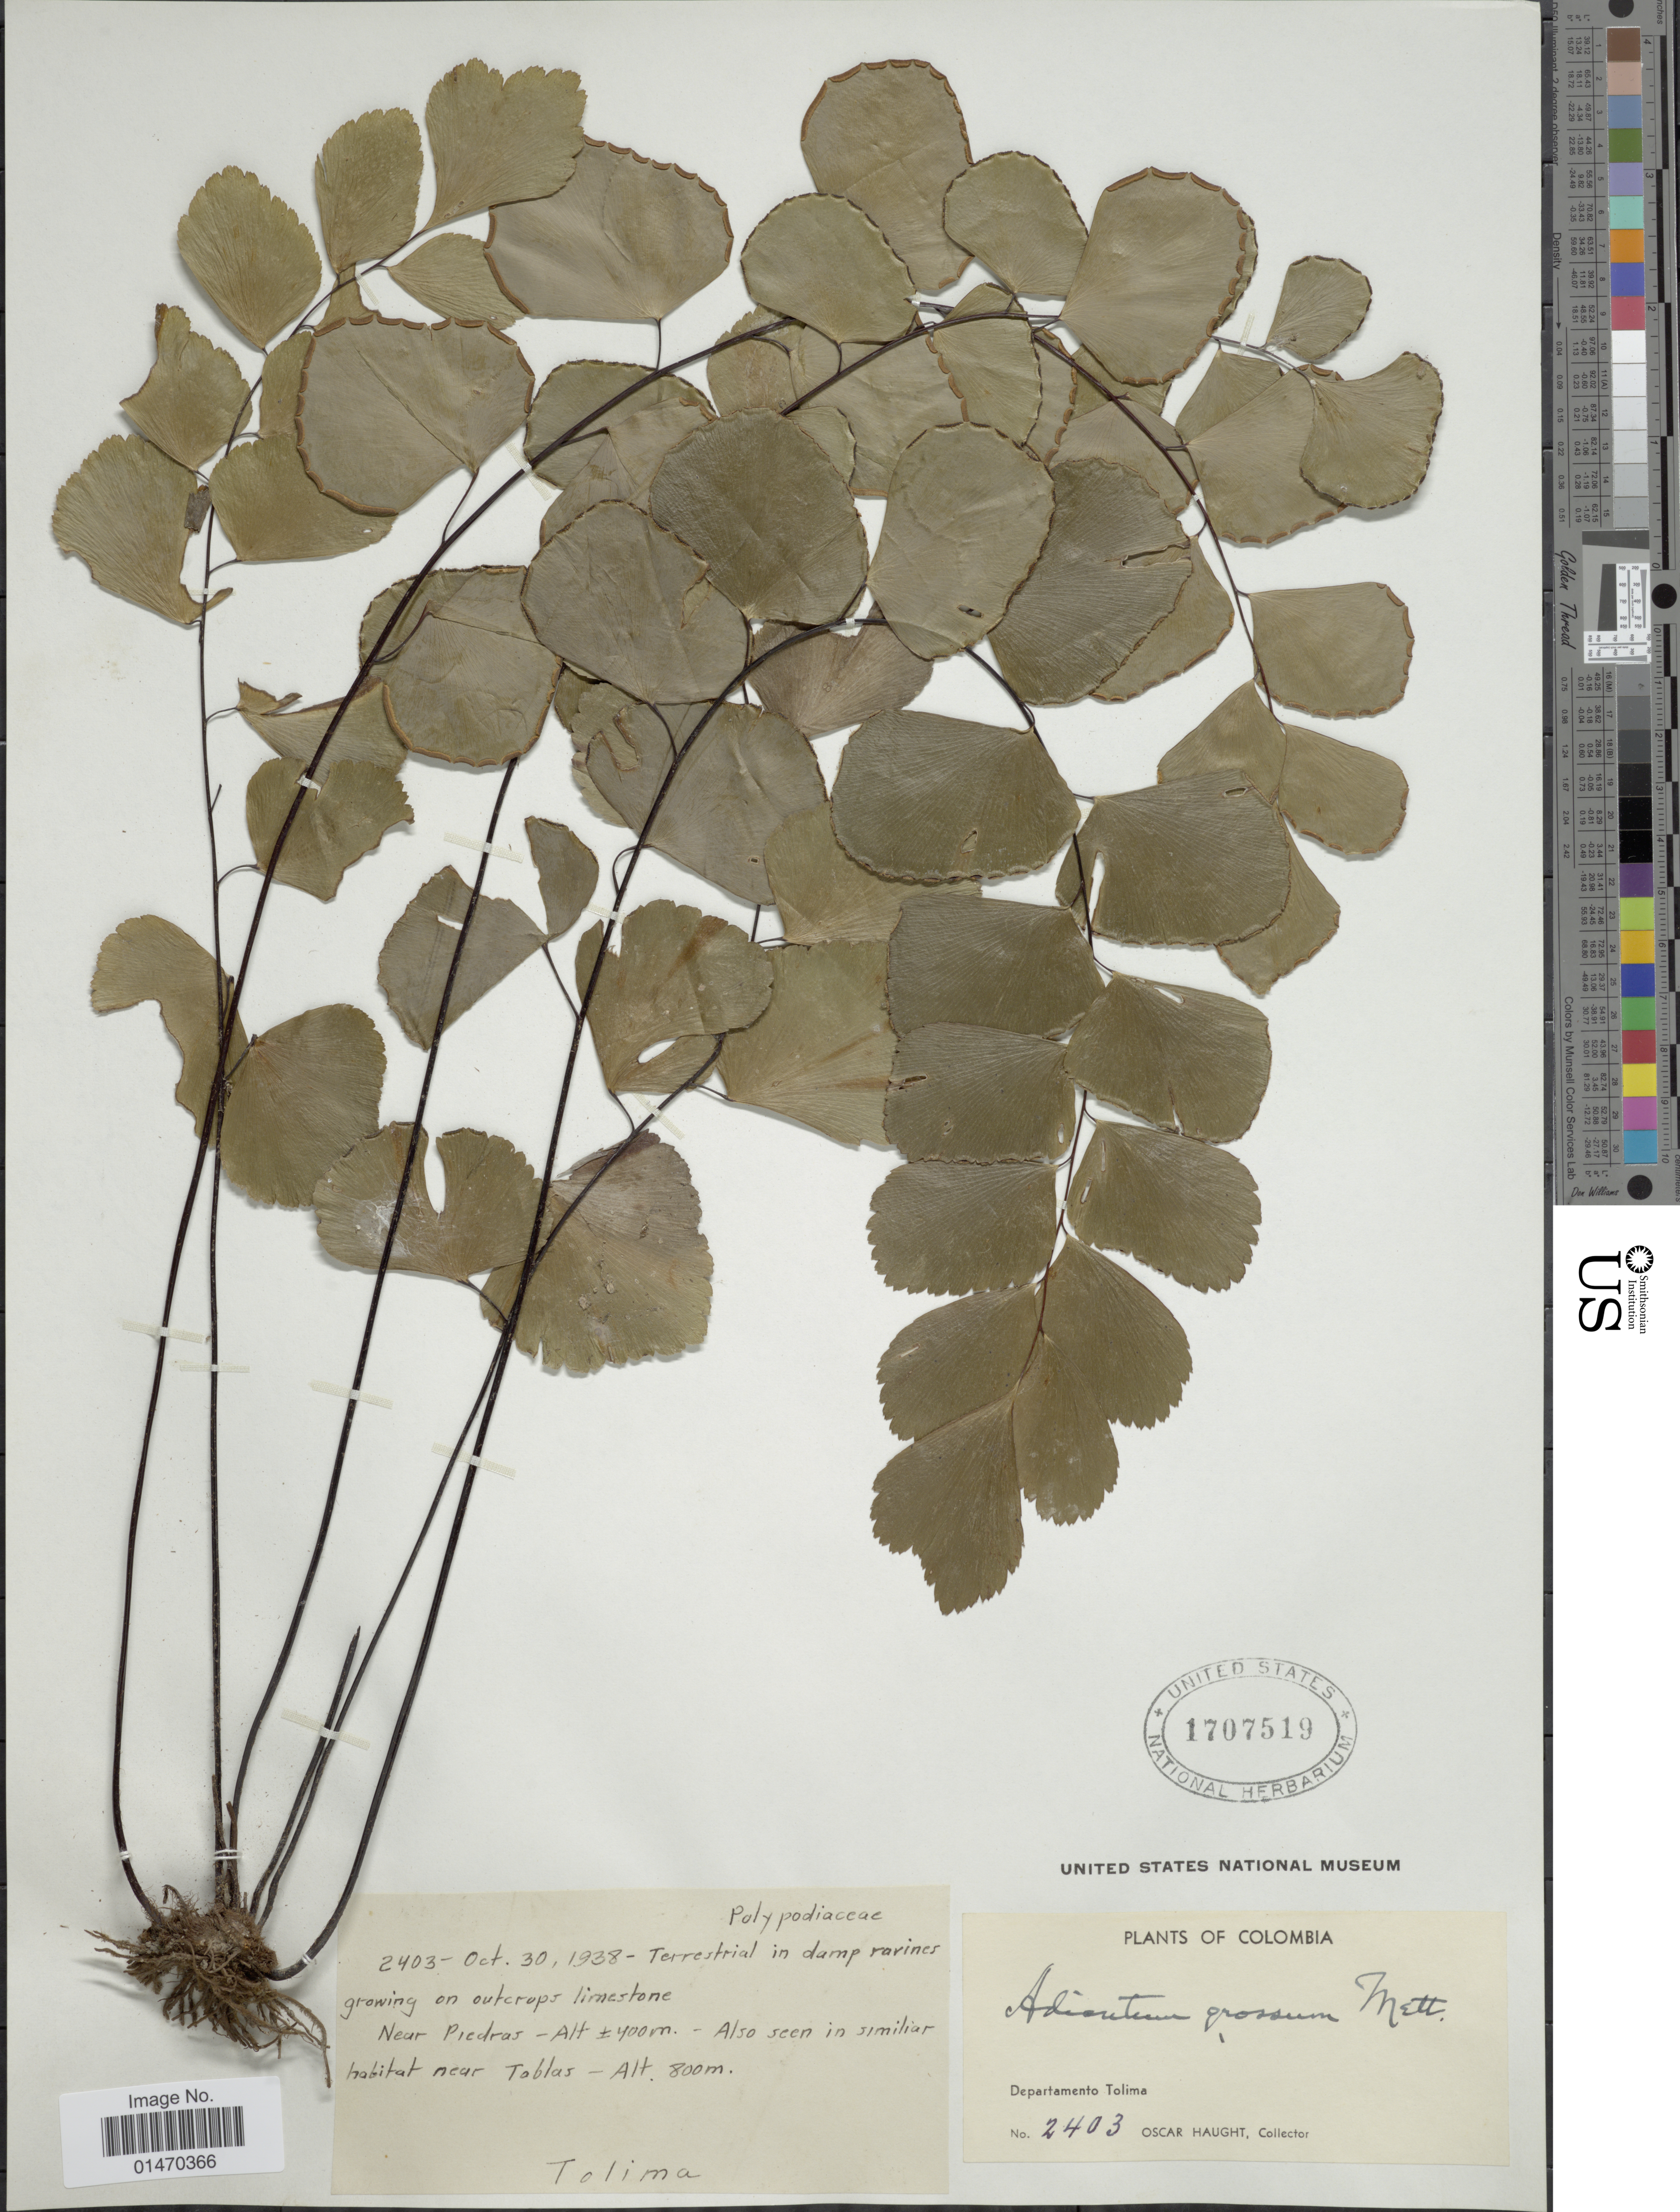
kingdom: Plantae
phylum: Tracheophyta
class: Polypodiopsida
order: Polypodiales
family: Pteridaceae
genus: Adiantum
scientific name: Adiantum grossum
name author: Mett.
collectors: O. L. Haught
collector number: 2403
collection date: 1938-10-30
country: Colombia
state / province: Tolima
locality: Departamento Tolima. Near Piedras. Also seen in similar habitat near Tablas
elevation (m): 400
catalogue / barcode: US 1707519